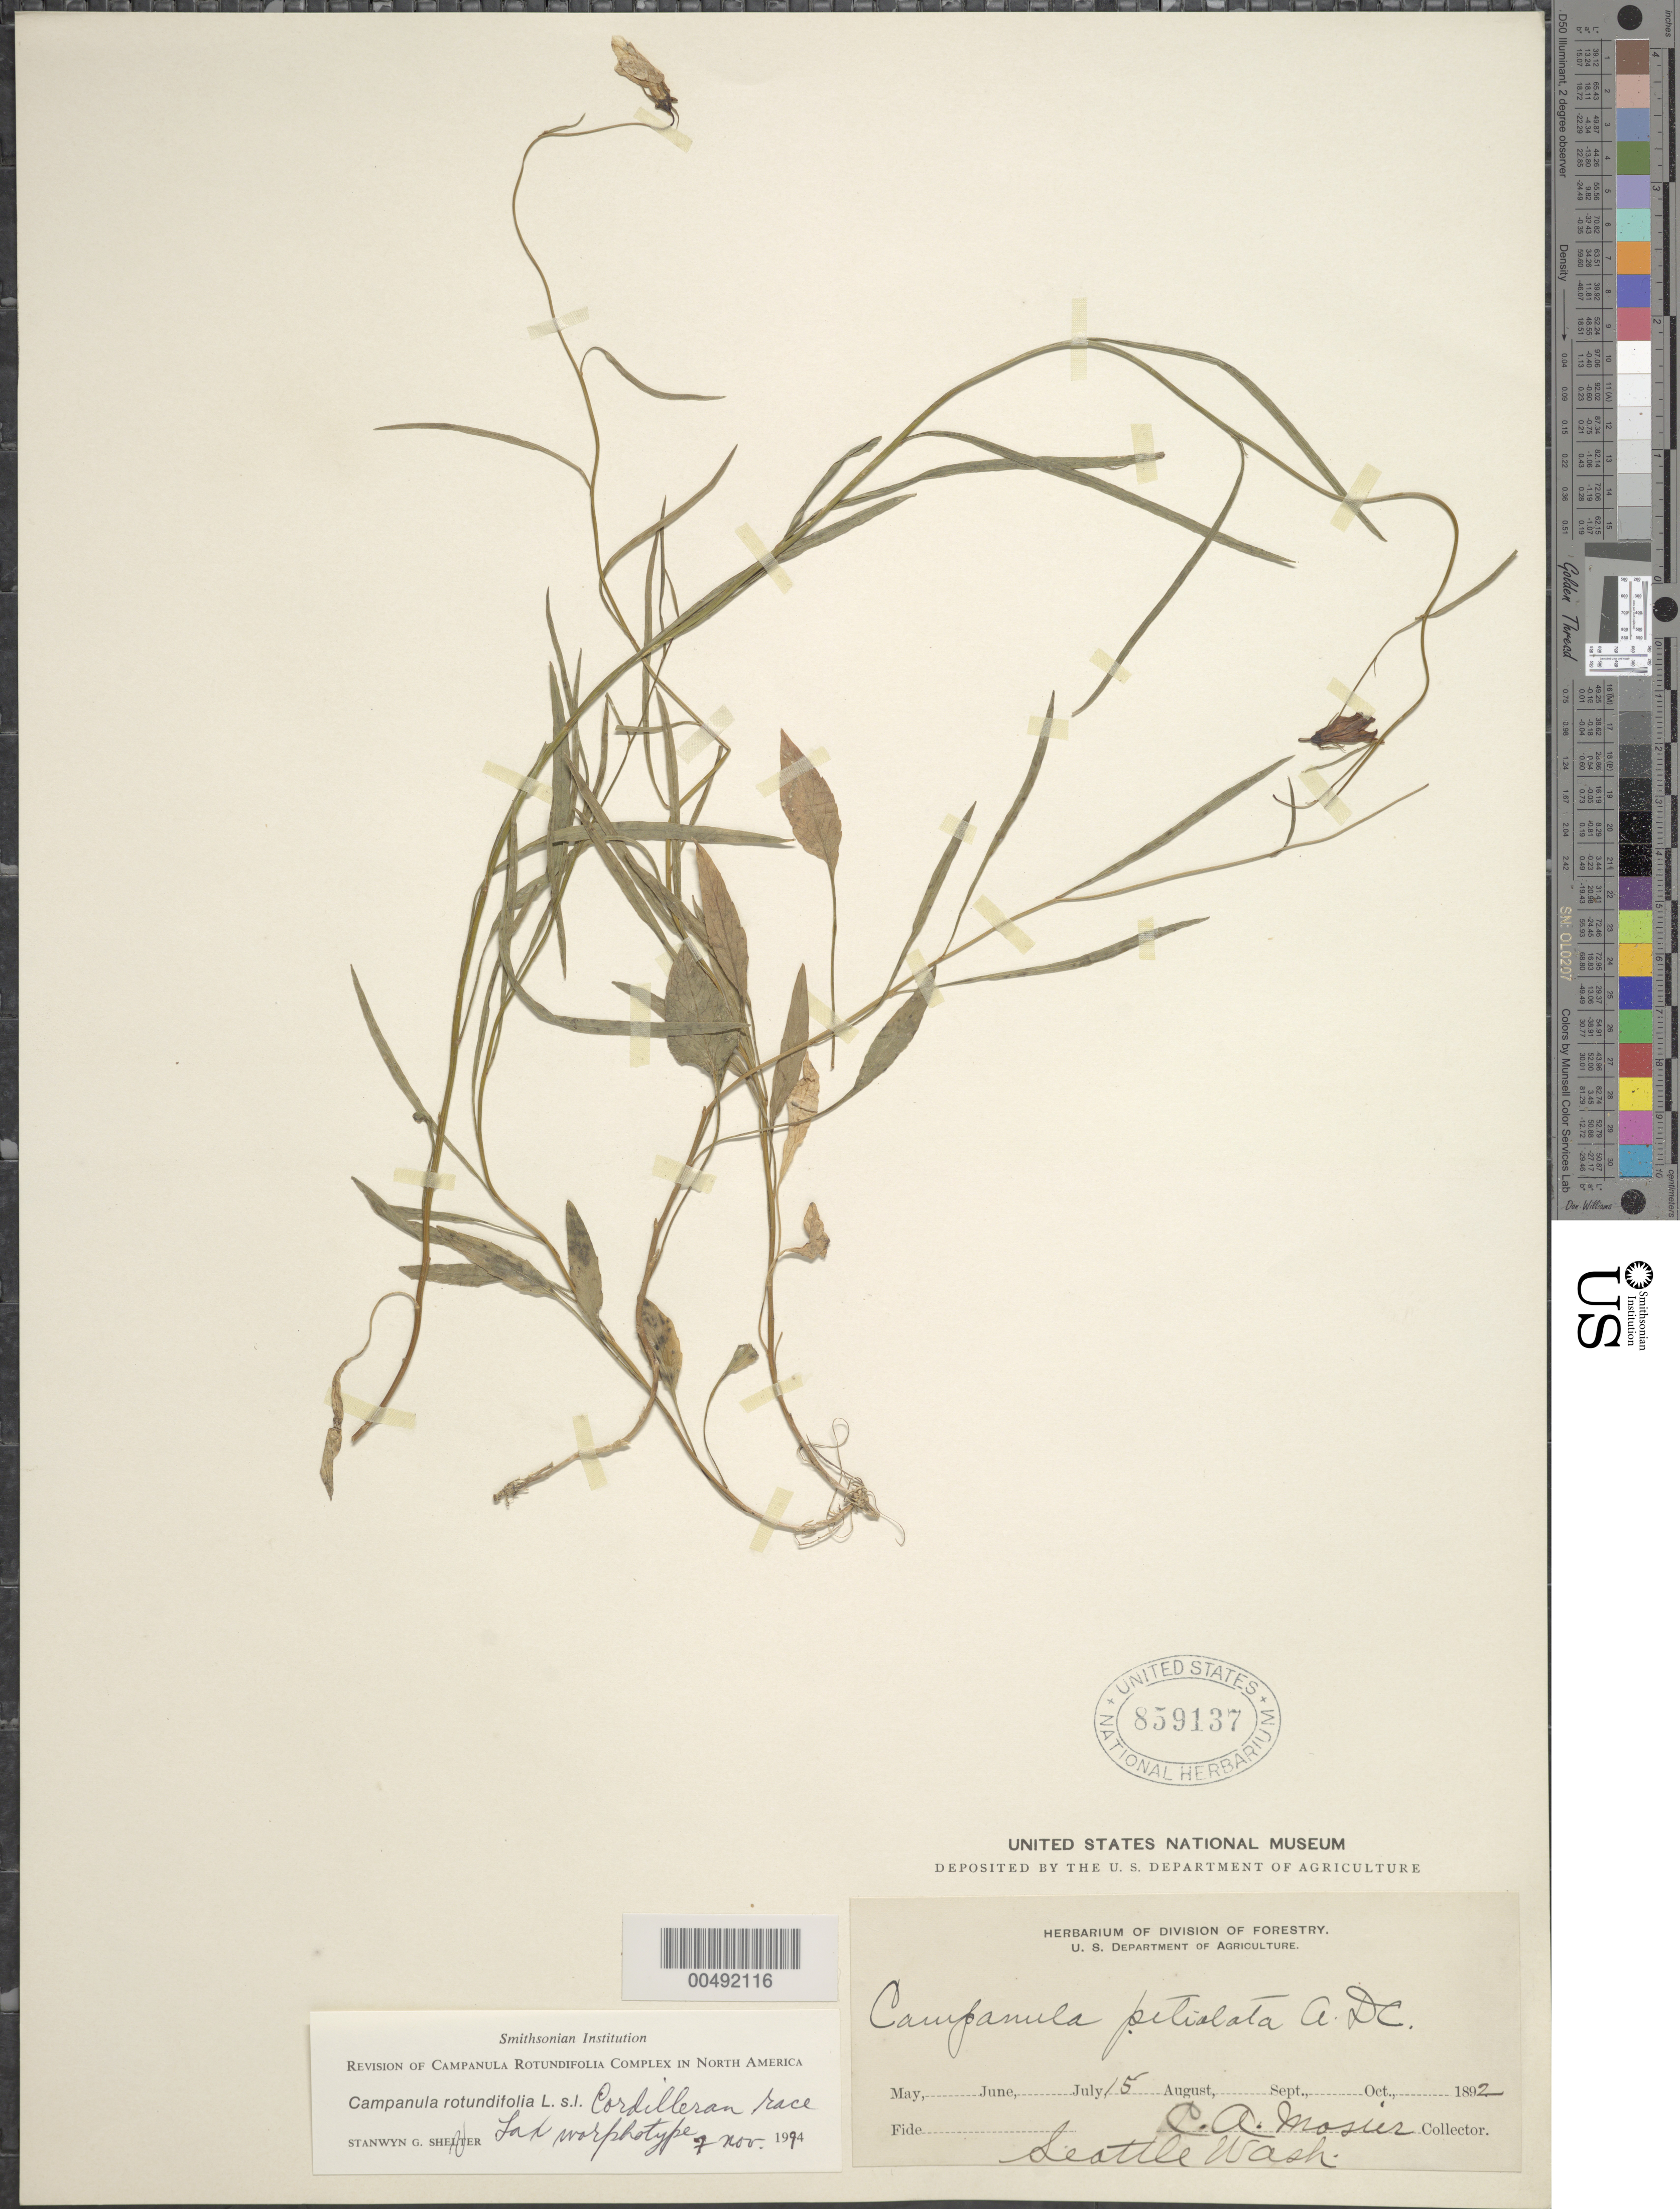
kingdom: Plantae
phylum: Tracheophyta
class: Magnoliopsida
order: Asterales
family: Campanulaceae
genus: Campanula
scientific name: Campanula rotundifolia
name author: L.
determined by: Shetler, Stanwyn G., (US), NMNH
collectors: C. A. Mosier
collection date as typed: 15 Jul 1892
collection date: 1892-07-15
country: United States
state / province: Washington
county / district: King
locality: Seattle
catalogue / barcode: US 859137